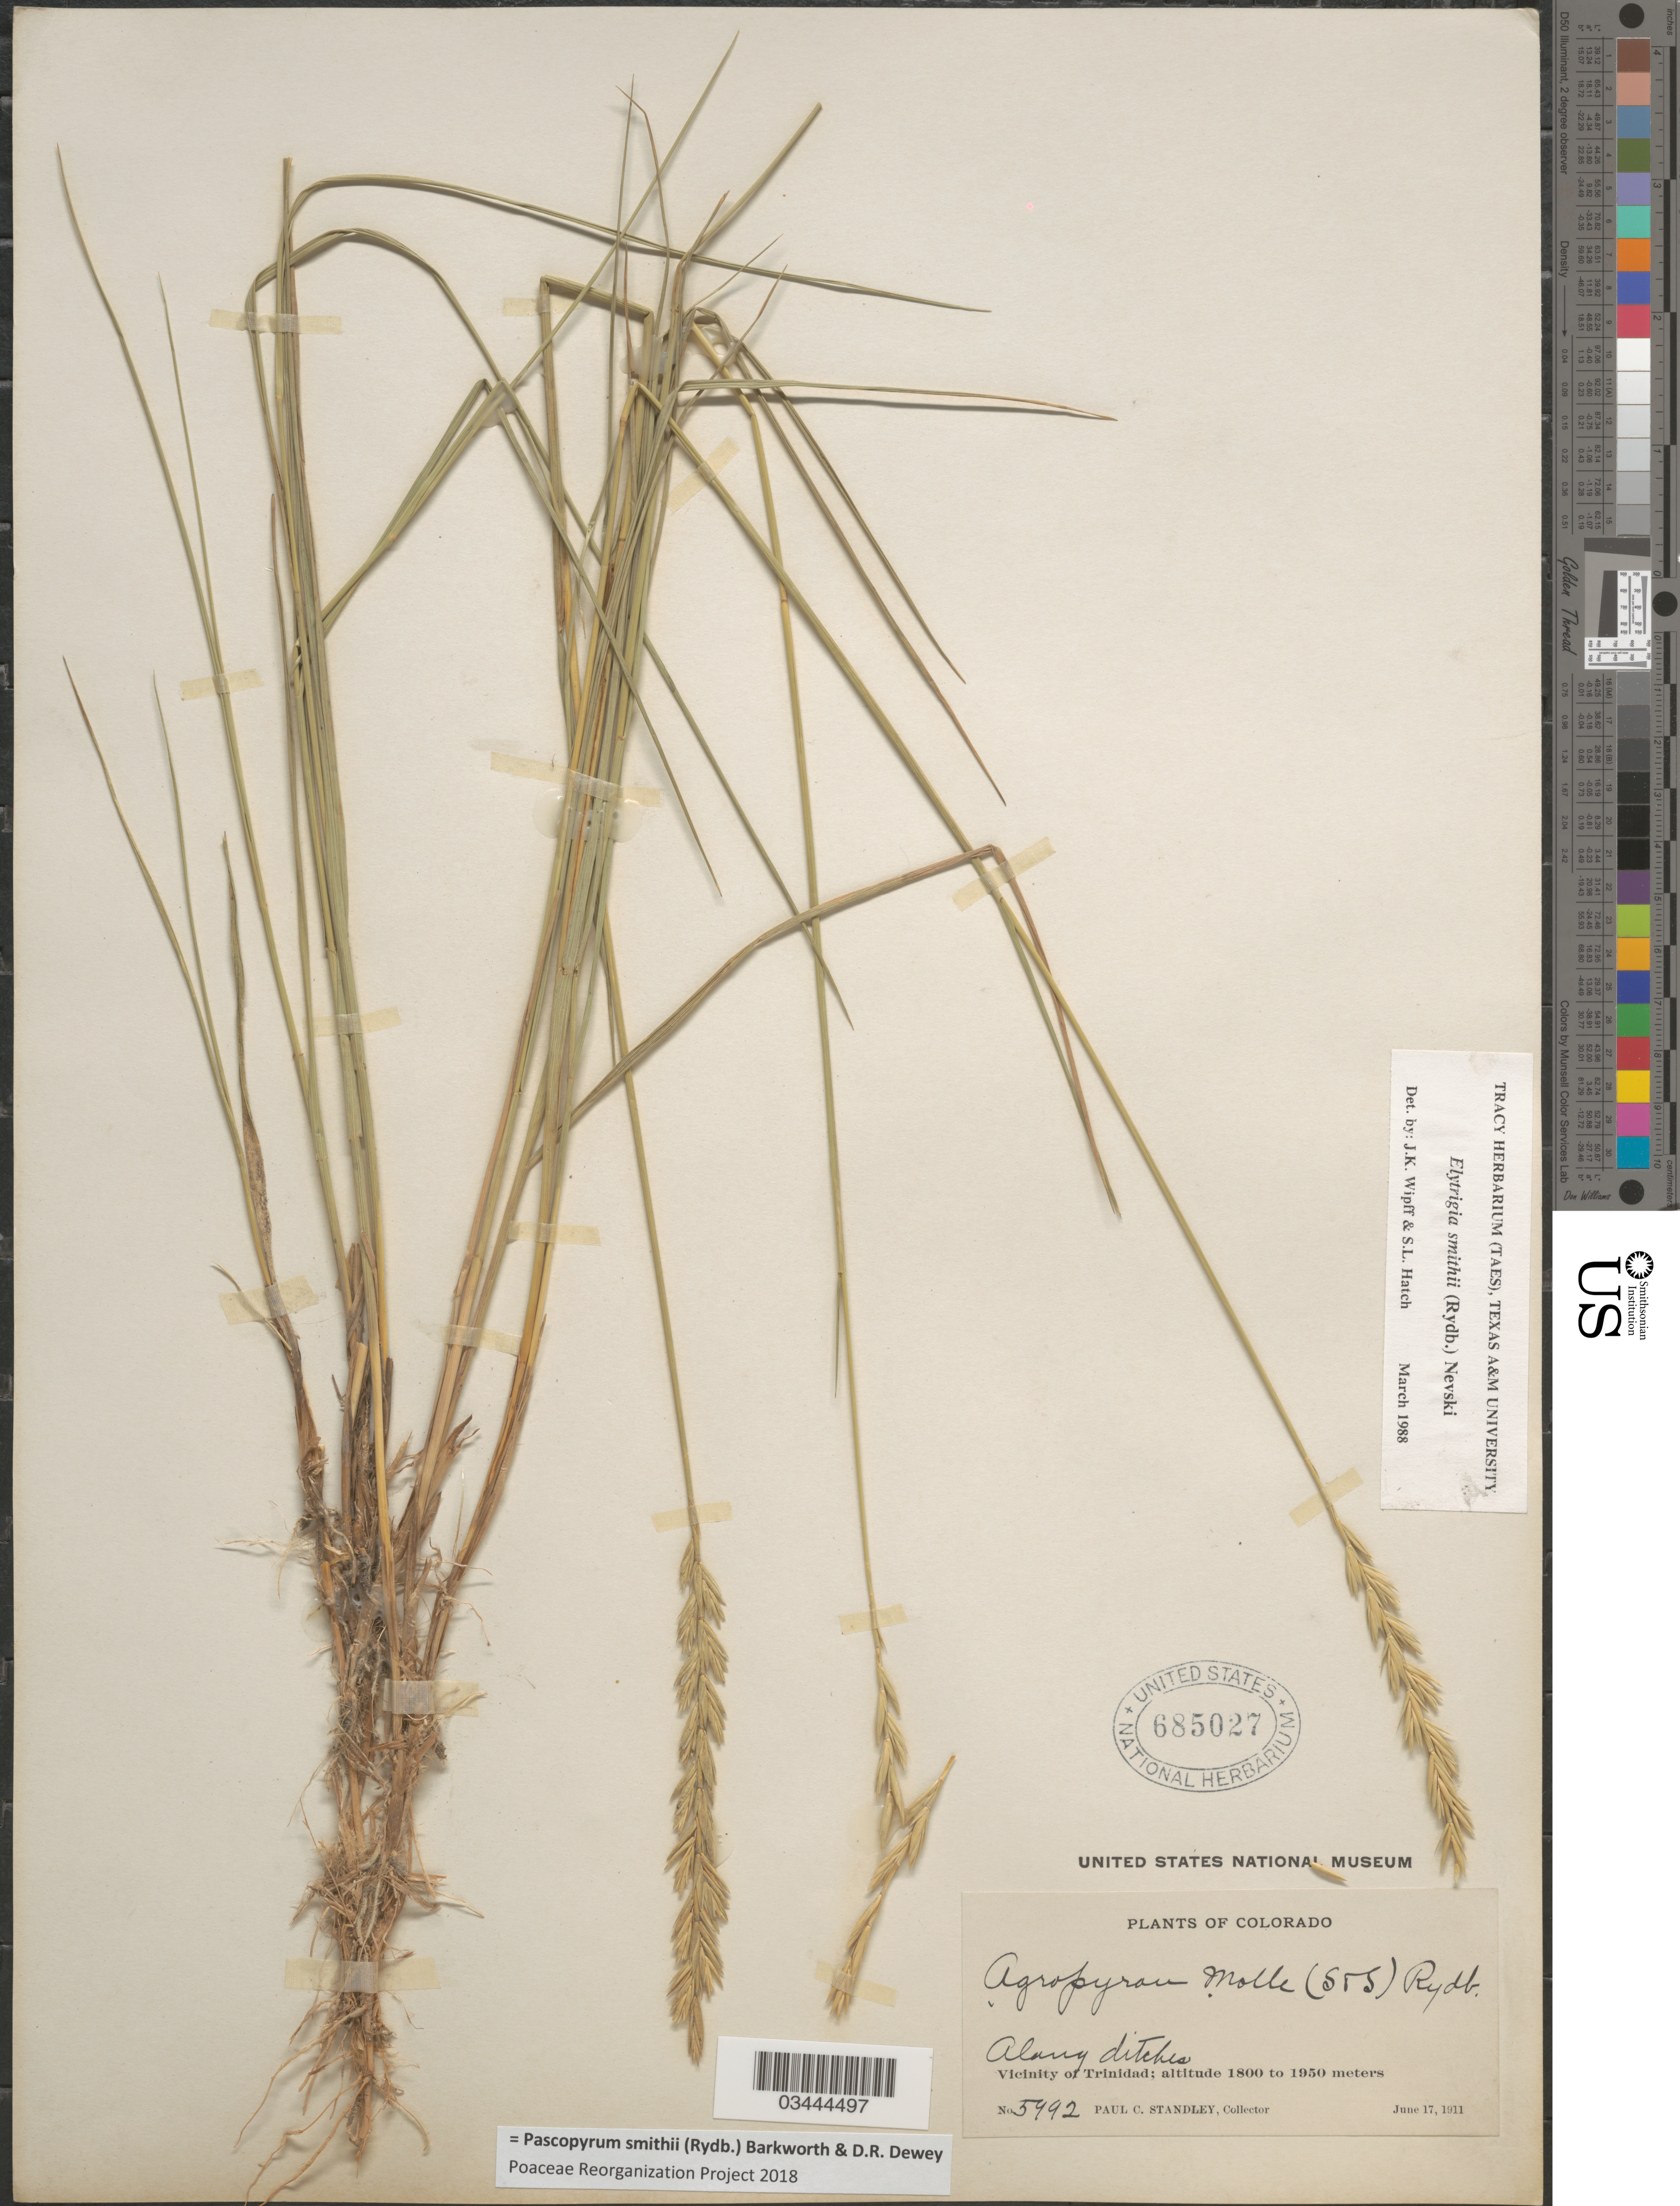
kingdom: Plantae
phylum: Tracheophyta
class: Liliopsida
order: Poales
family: Poaceae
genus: Pascopyrum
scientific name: Pascopyrum smithii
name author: (Rydb.) Barkworth & Dewey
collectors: P. C. Standley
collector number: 5992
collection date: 1911-06-17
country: United States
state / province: Colorado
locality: Along ditches. Vicinity of Trinidad.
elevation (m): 1800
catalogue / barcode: US 685027